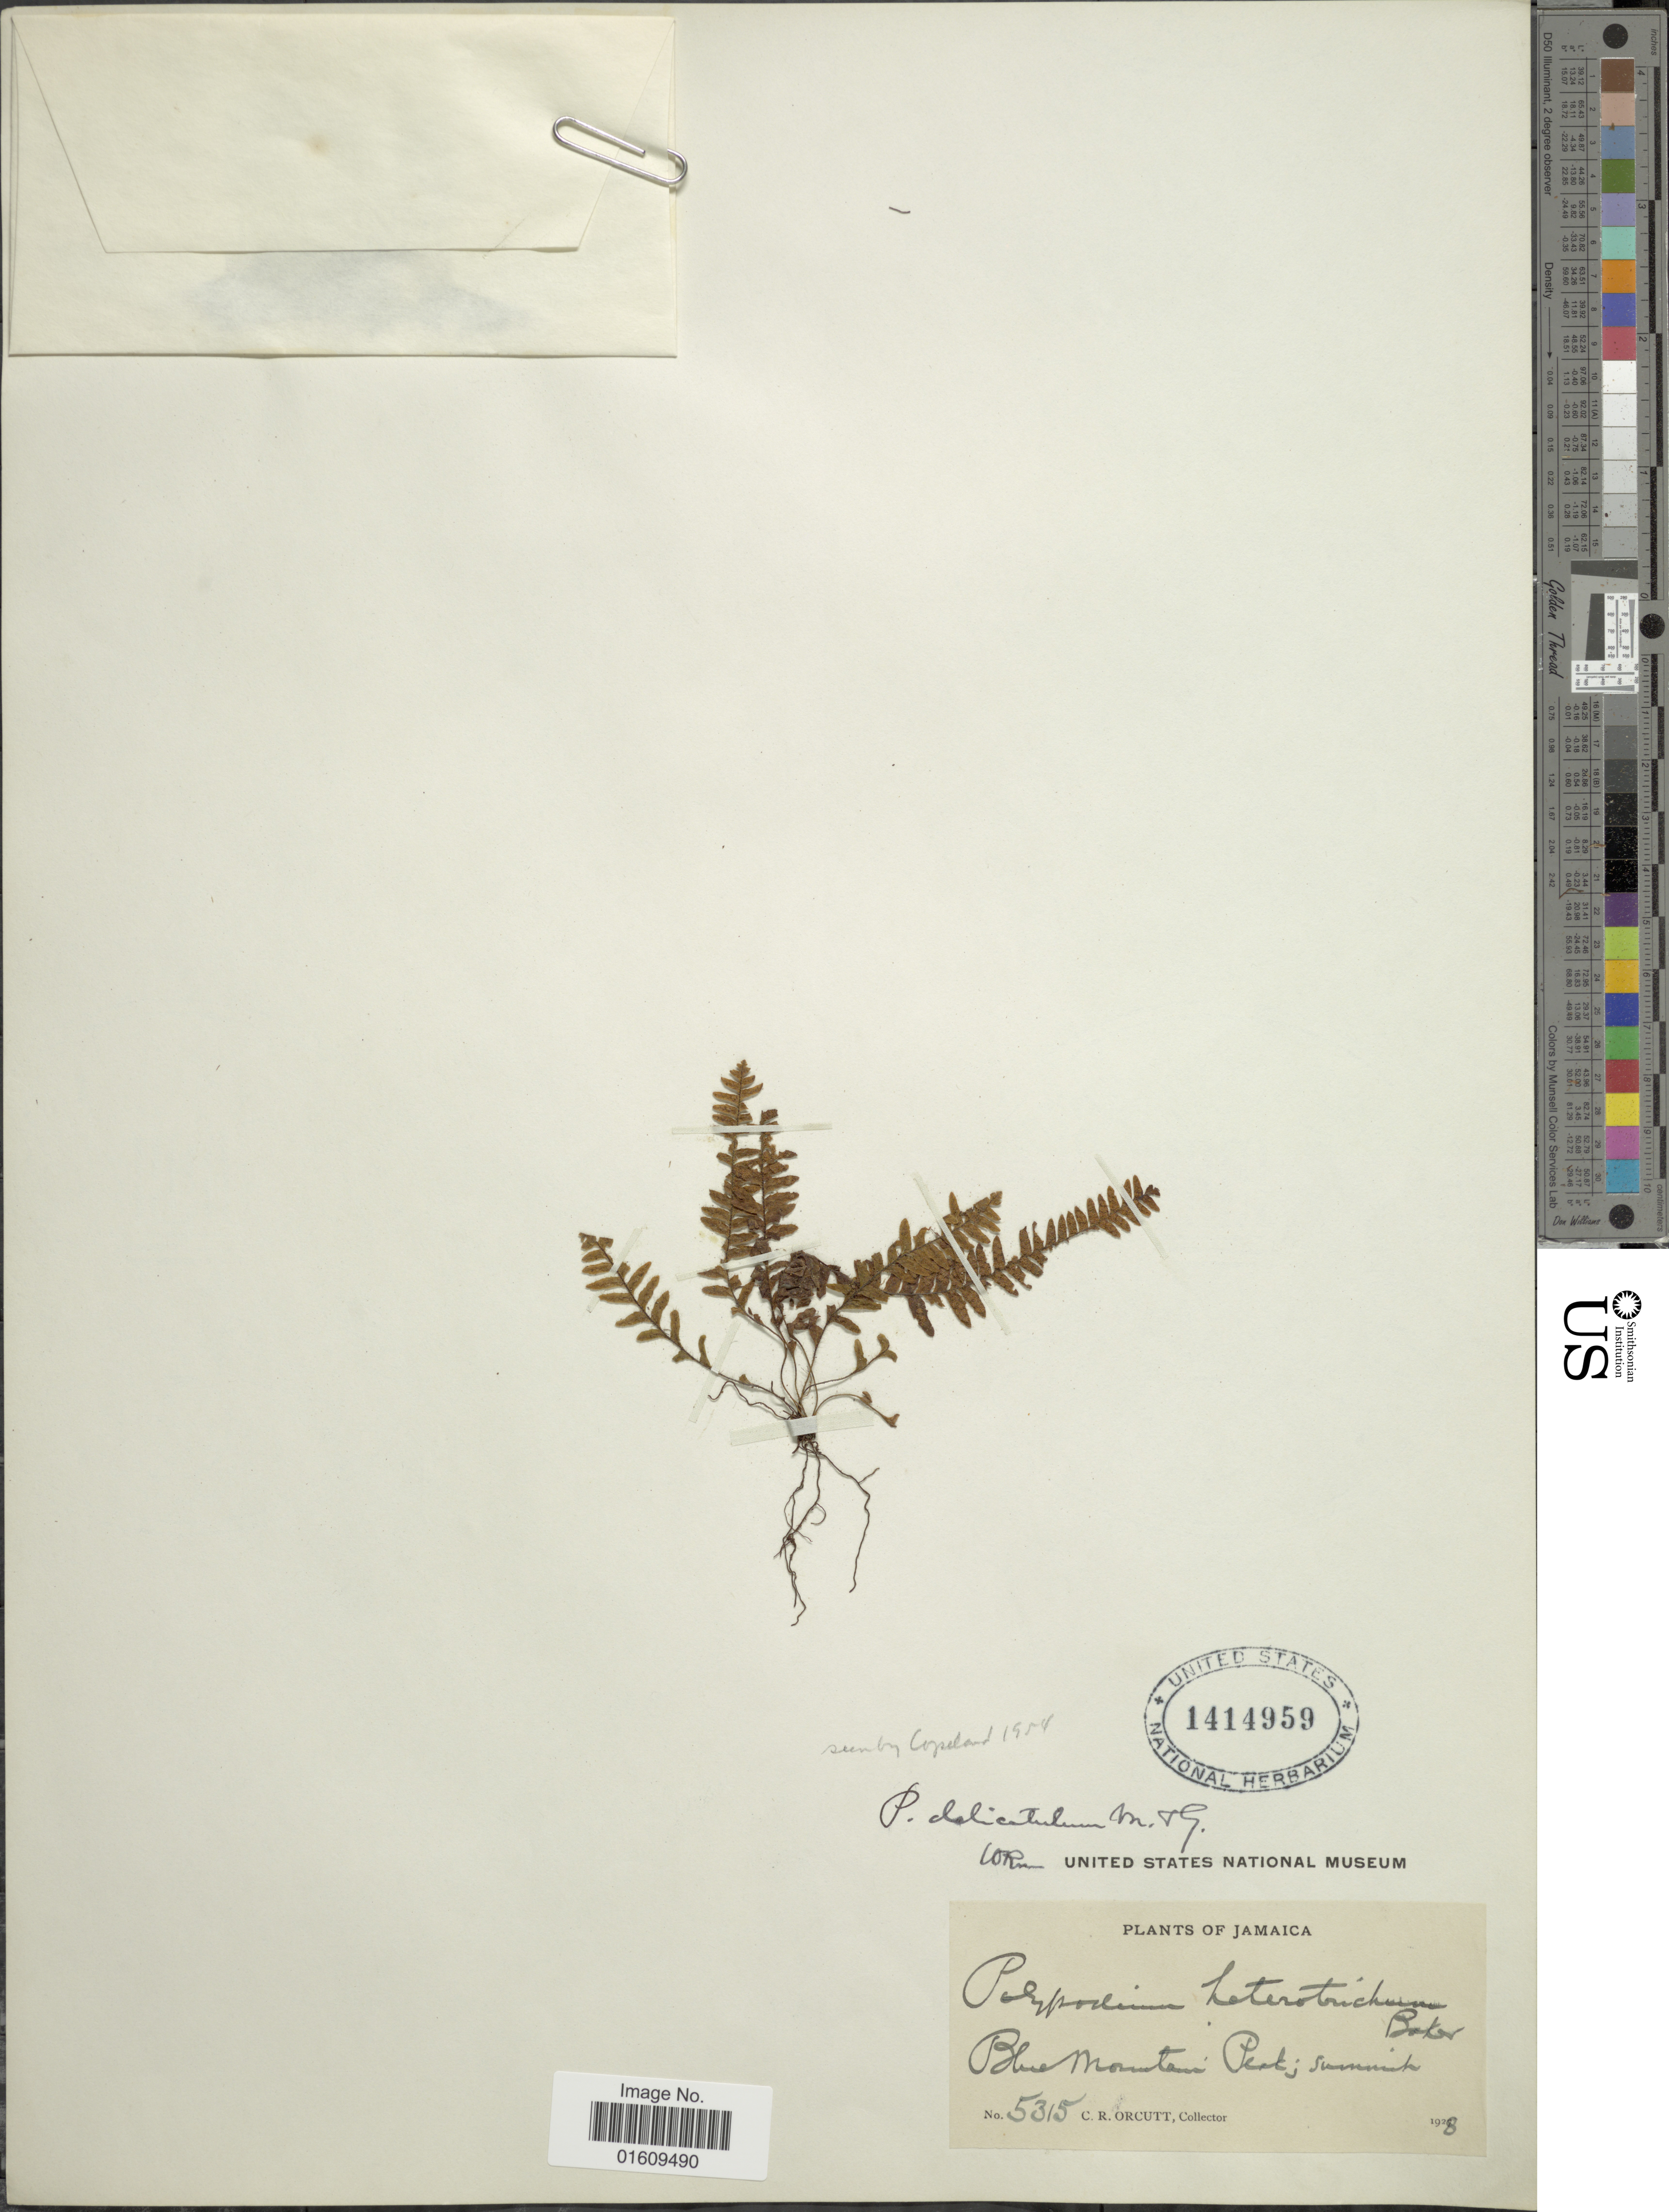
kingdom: Plantae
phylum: Tracheophyta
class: Polypodiopsida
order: Polypodiales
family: Polypodiaceae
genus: Galactodenia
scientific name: Galactodenia delicatula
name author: (Mart. & Galeotti) Sundue & Labiak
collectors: C. R. Orcutt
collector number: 5315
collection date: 1928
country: Jamaica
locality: Blue Mountain, Peak Summit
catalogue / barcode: US 1414959